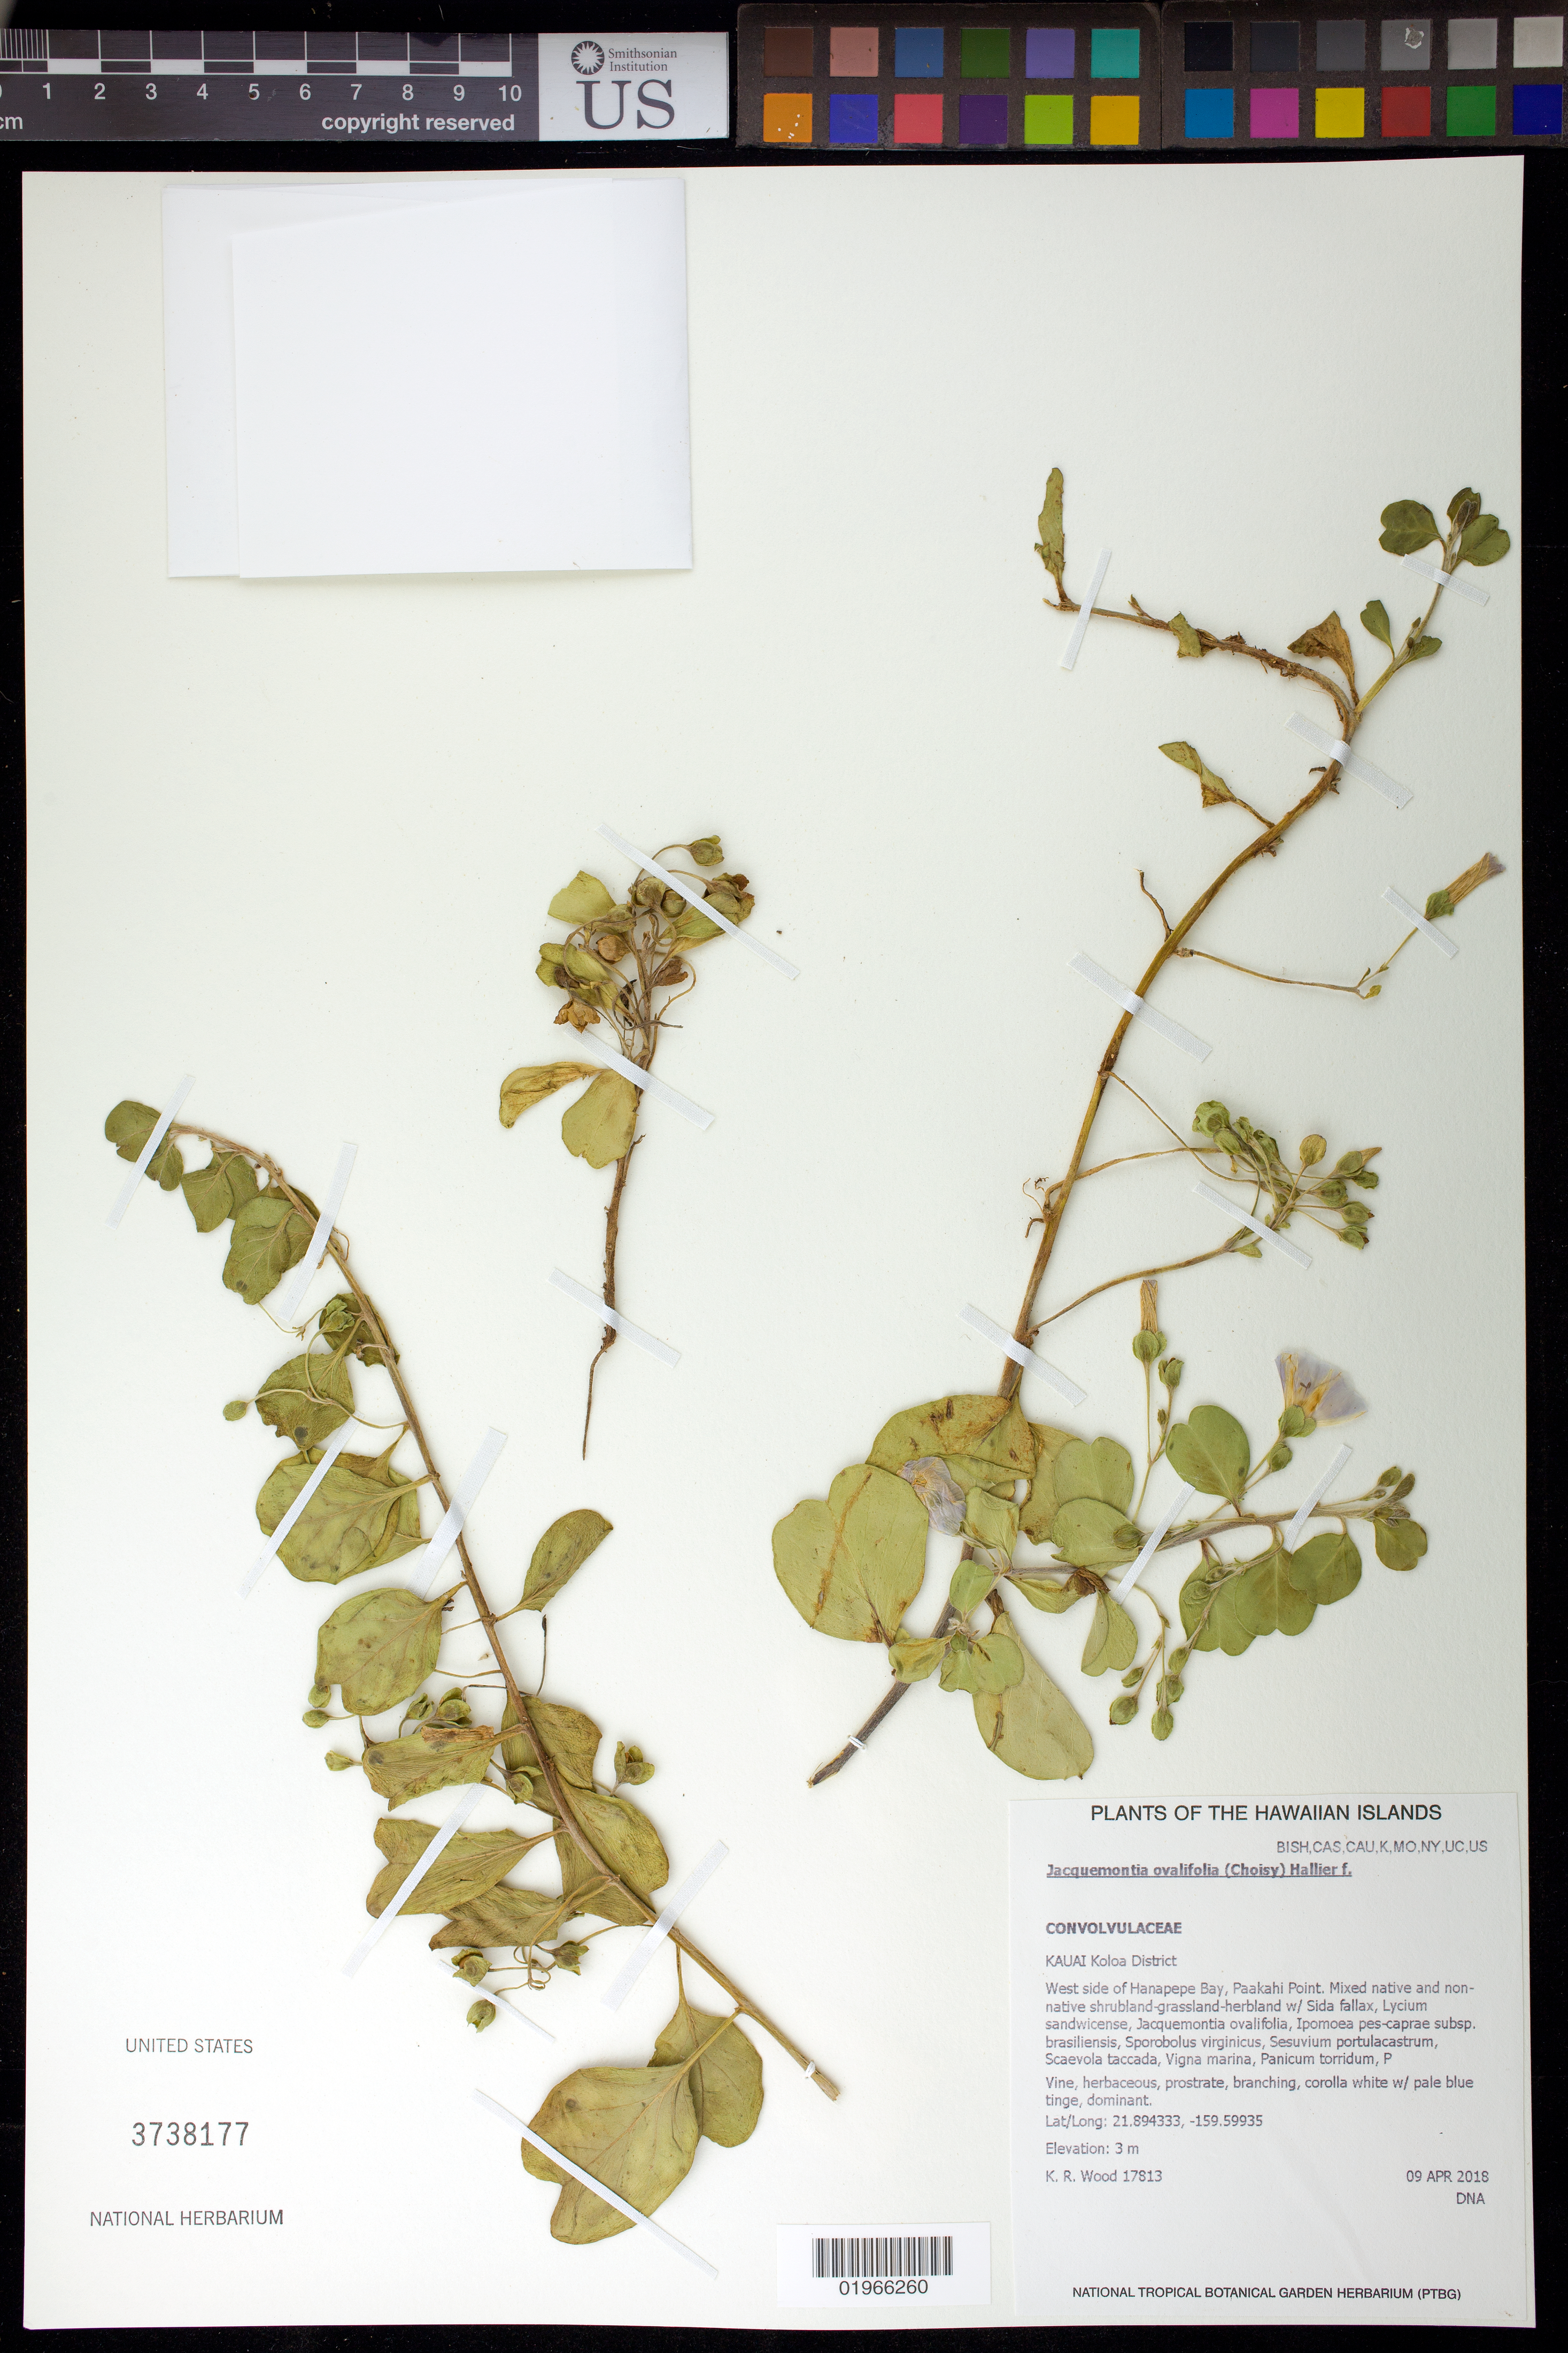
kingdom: Plantae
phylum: Tracheophyta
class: Magnoliopsida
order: Solanales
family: Convolvulaceae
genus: Jacquemontia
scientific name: Jacquemontia sandwicensis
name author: A. Gray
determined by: Wagner, W. L., (BOT), Smithsonian Institution - National Museum of Natural History (UNITED STATES)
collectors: K. R. Wood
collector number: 17813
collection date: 2018-04-09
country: United States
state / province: Hawaii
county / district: Kauai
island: Kaua'i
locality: Koloa District, west side of Hanapepe Bay, Paakahi Point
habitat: Mixed native and non-native shrubland/grassland/herbland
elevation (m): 3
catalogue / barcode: US 3738177